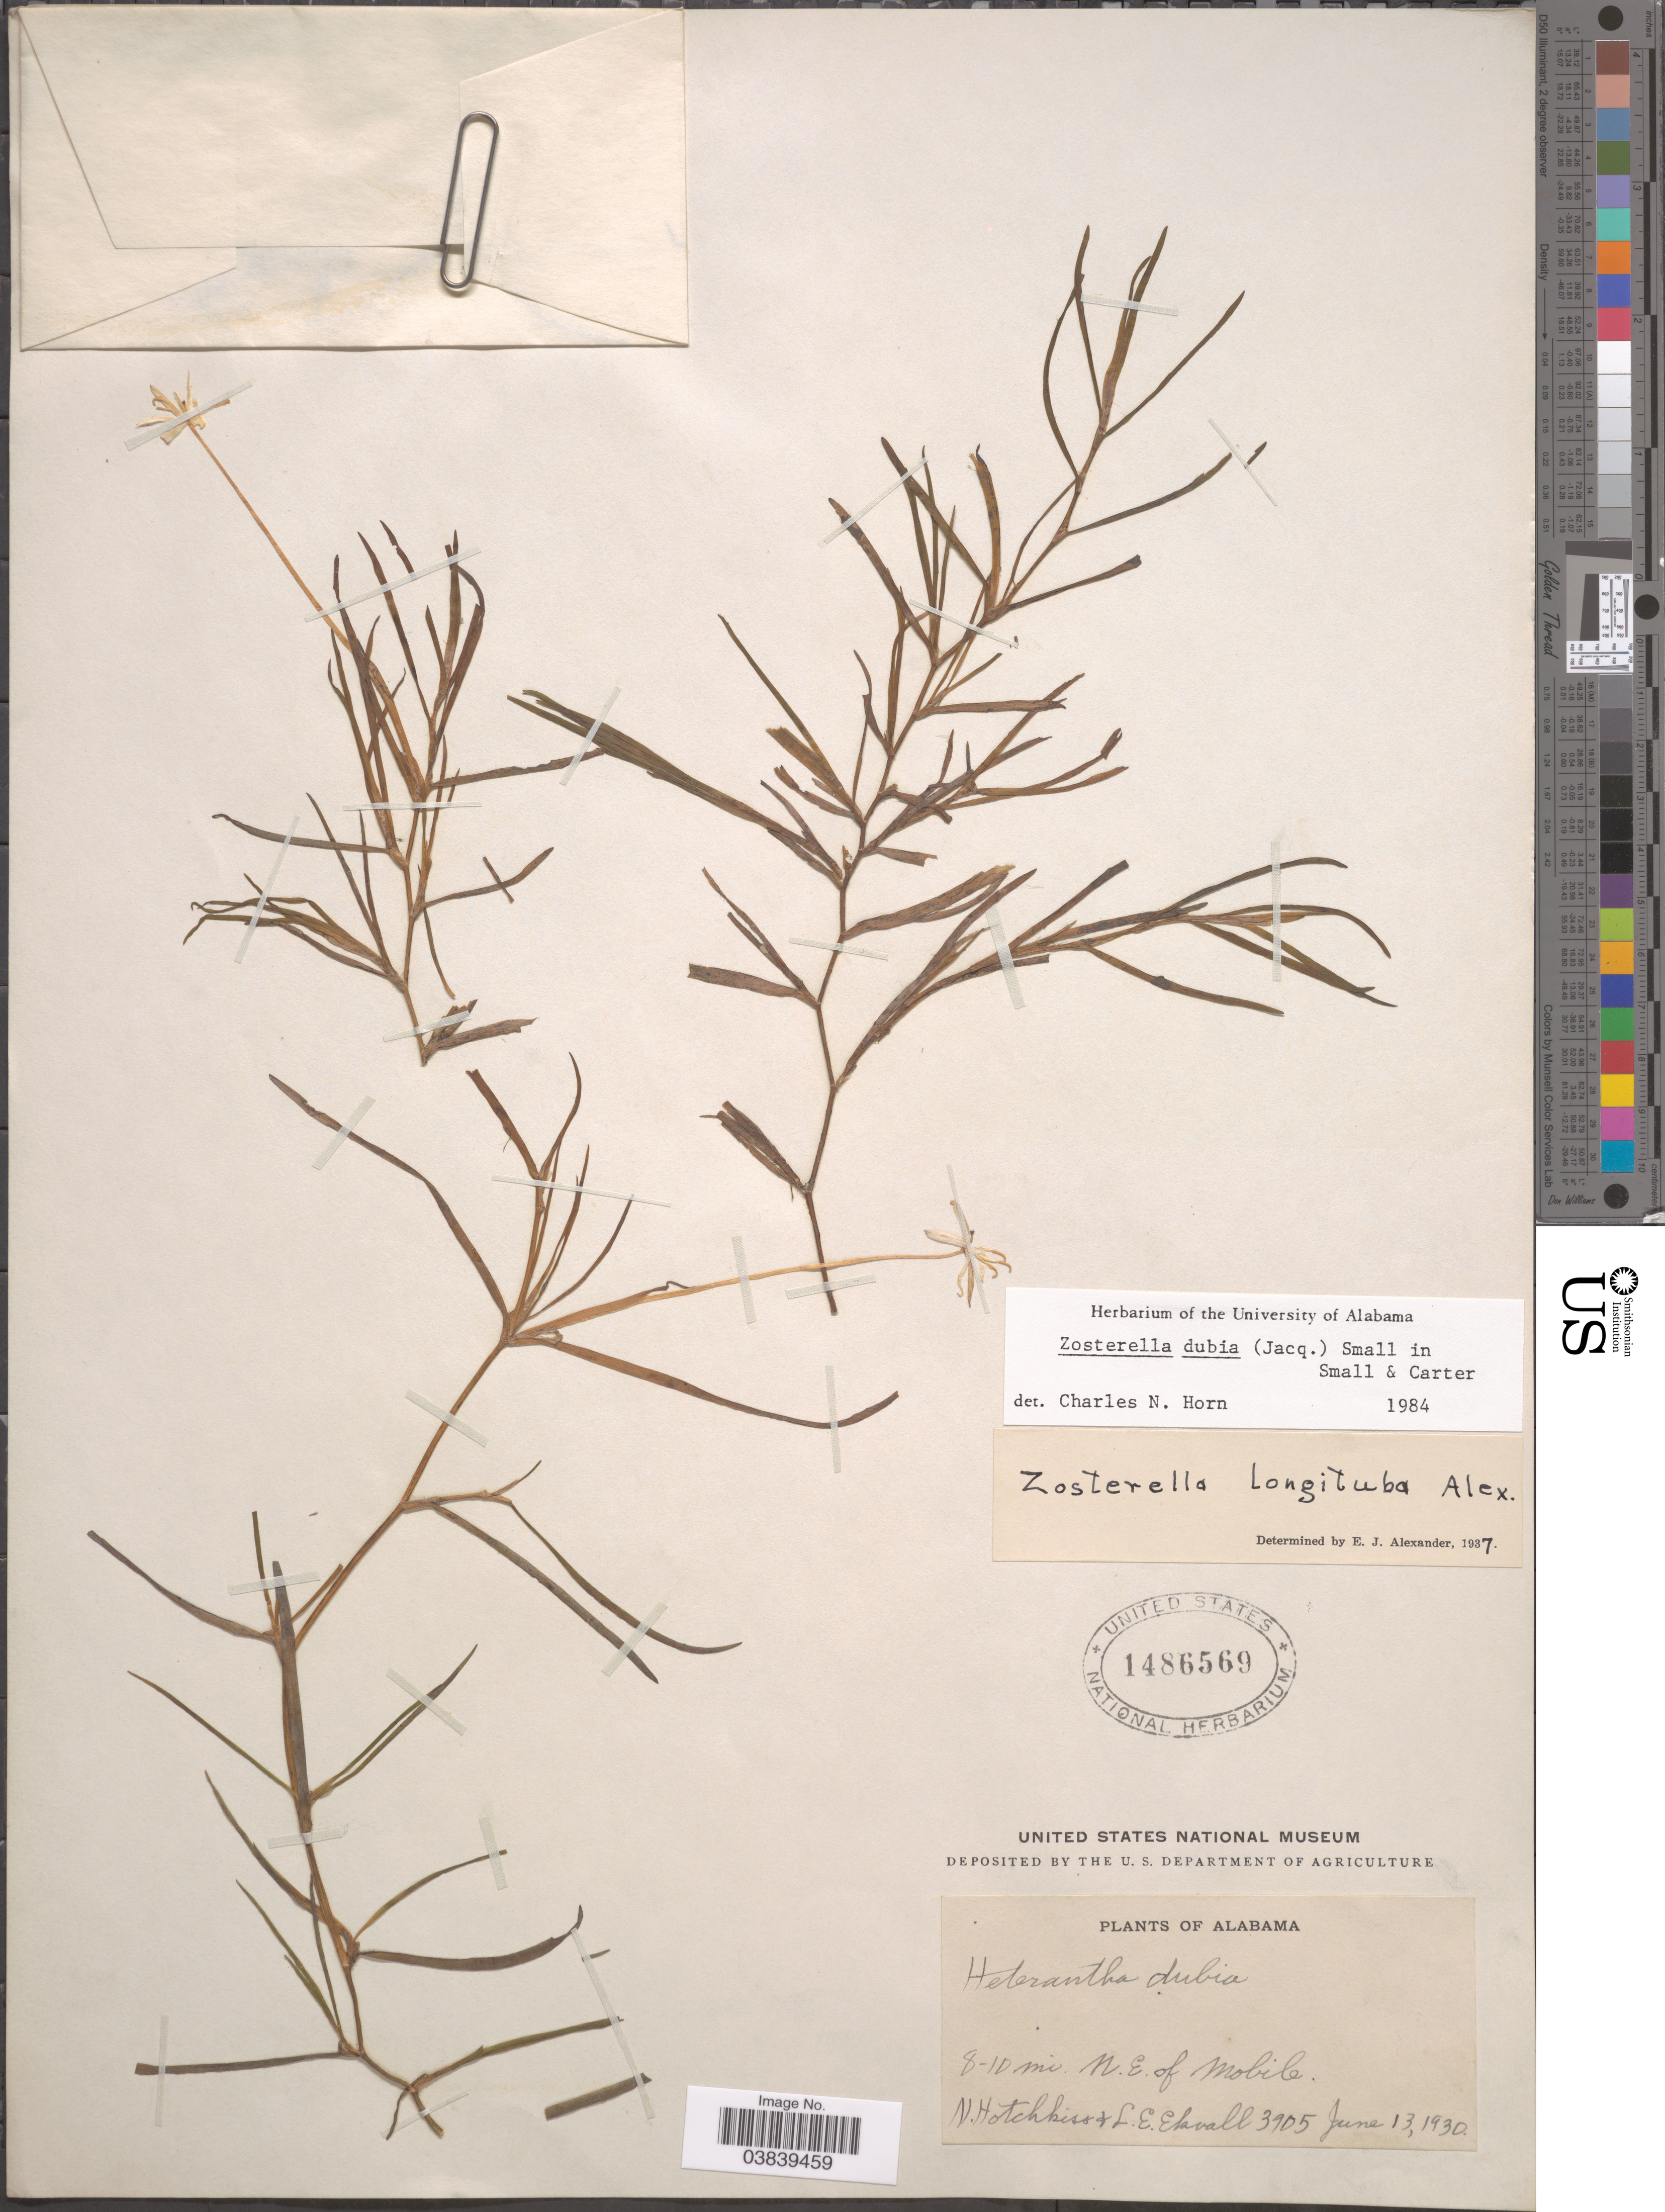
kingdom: Plantae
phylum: Tracheophyta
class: Liliopsida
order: Commelinales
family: Pontederiaceae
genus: Heteranthera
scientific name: Heteranthera dubia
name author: (Jacq.) MacMill.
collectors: N. Hotchkiss & L. Ekvall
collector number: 3905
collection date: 1930-06-13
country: United States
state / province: Alabama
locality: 8-10 mi. N.E. of Mobile.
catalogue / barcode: US 1486569